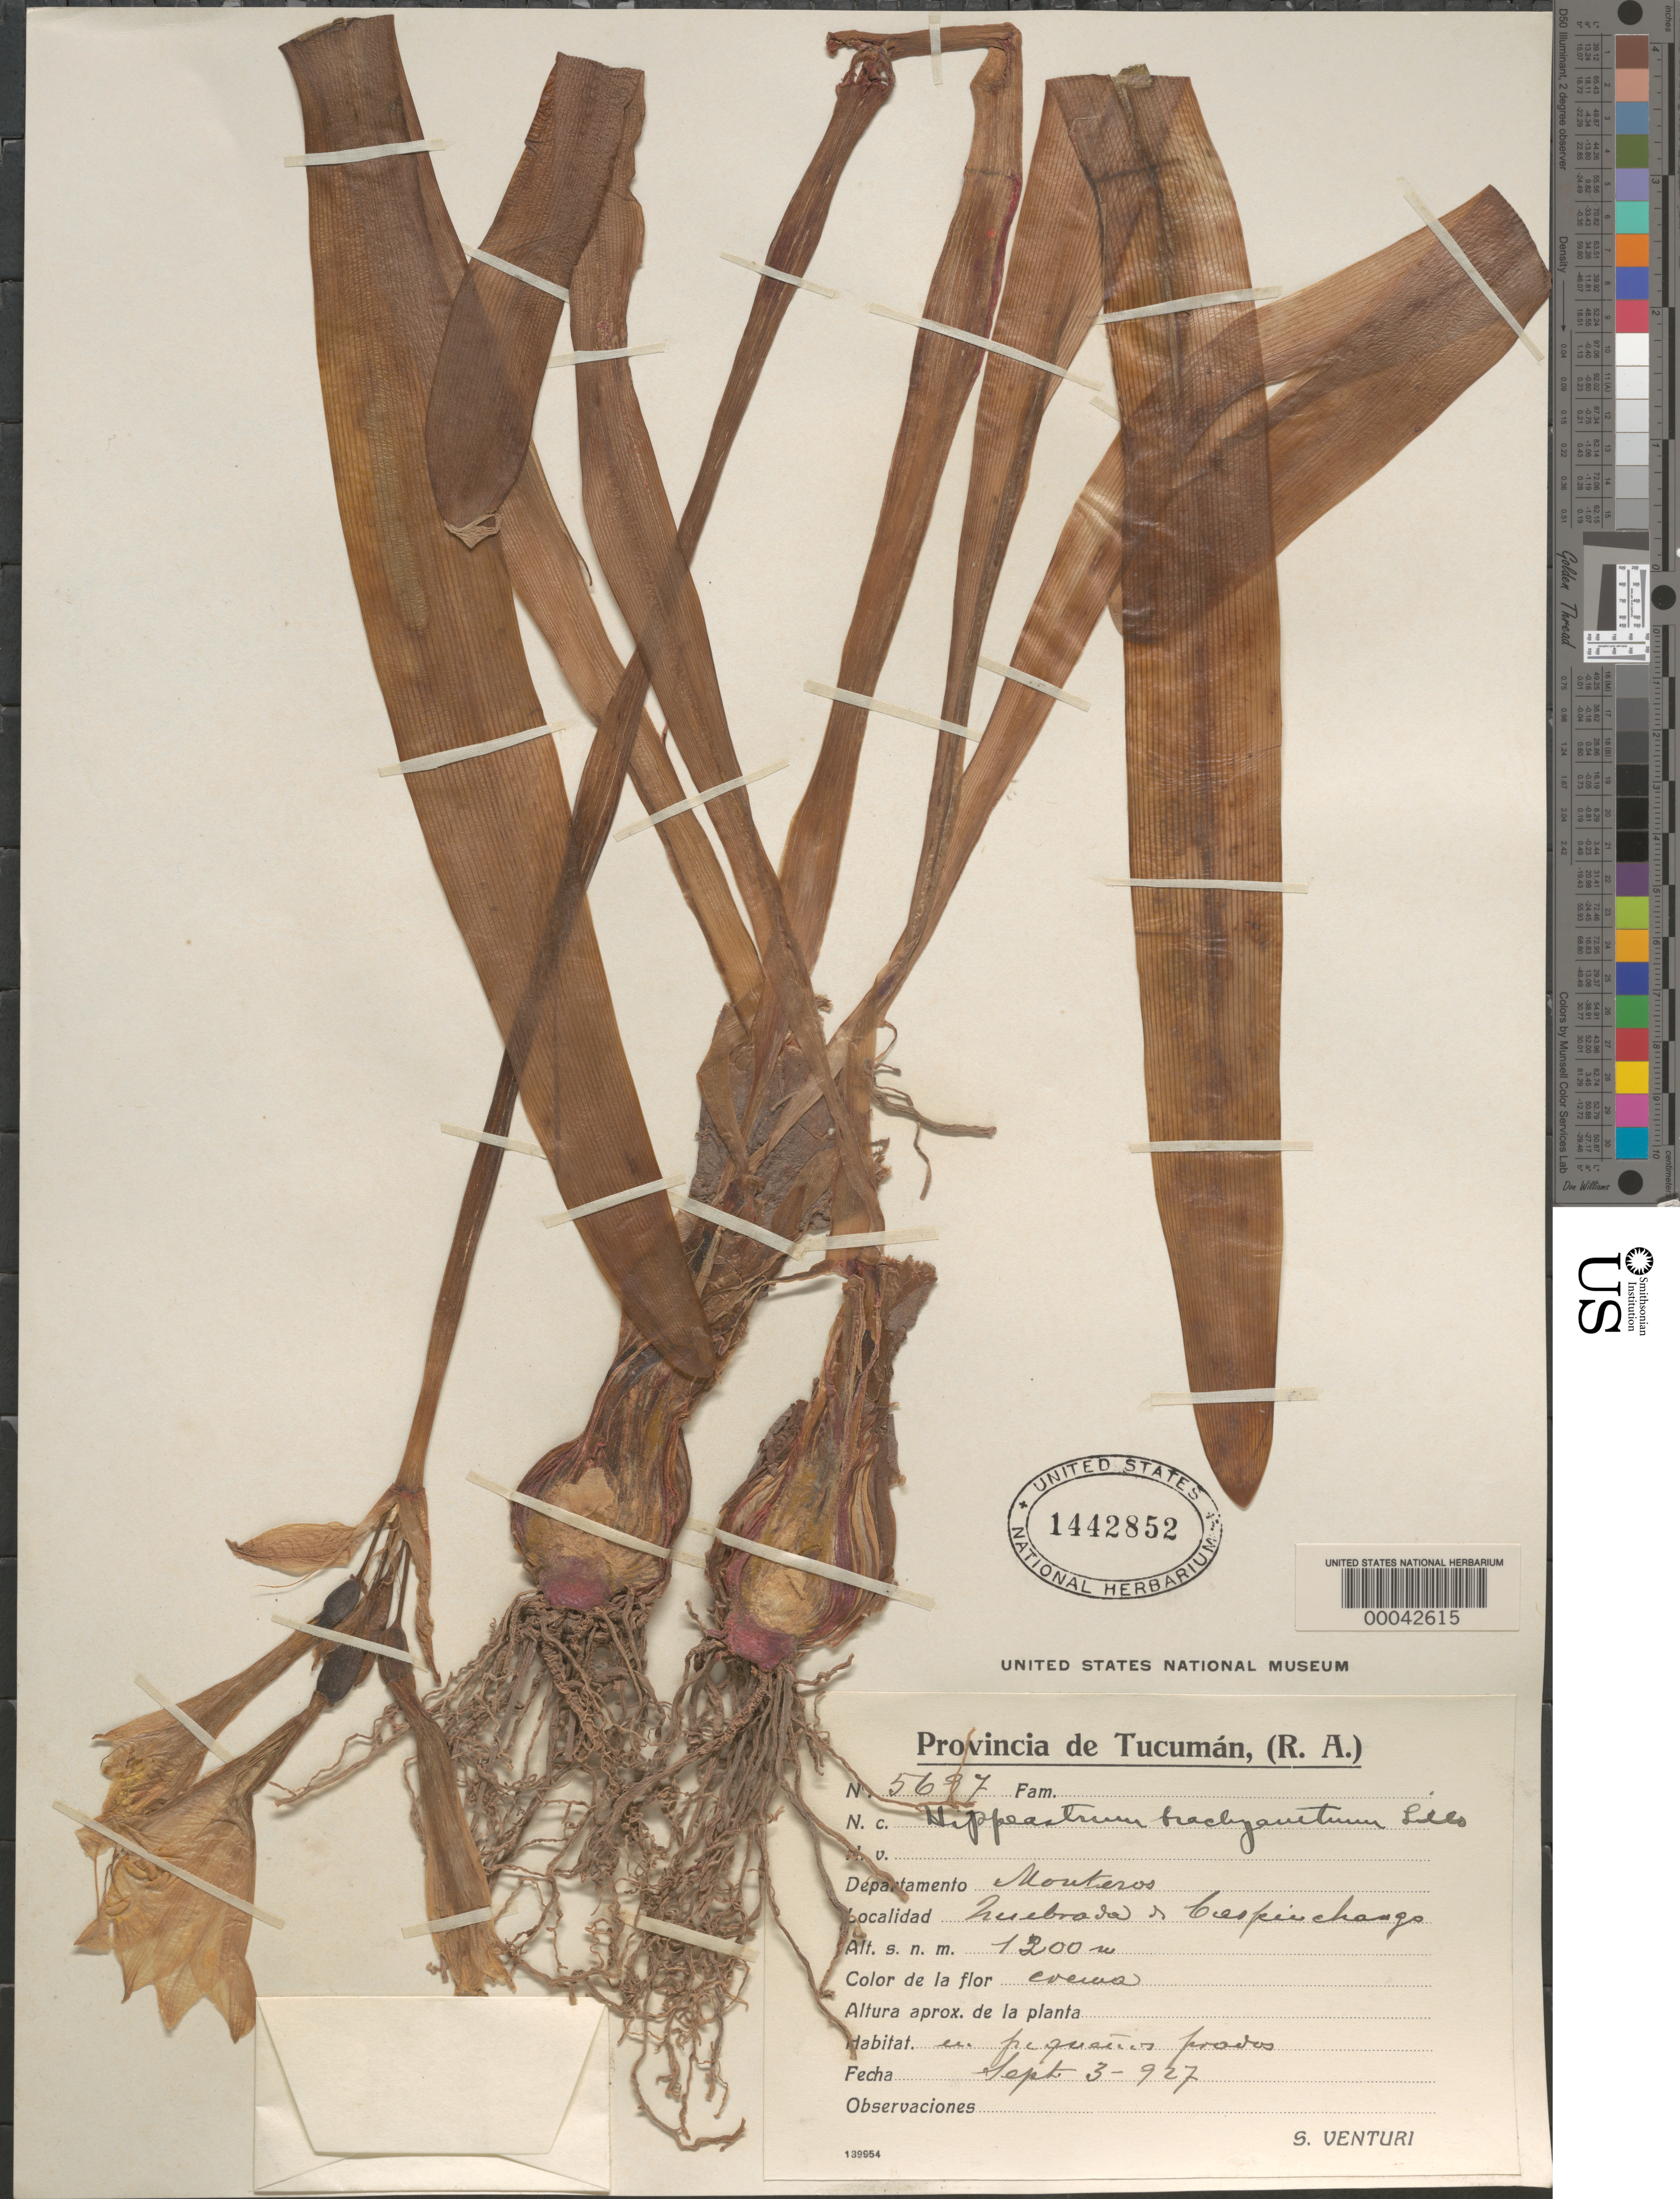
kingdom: Plantae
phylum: Tracheophyta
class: Liliopsida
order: Asparagales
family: Amaryllidaceae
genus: Hippeastrum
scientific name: Hippeastrum brachyanthum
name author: Lillo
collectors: S. Venturi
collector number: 5697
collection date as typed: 03 Sep 1927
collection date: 1927-09-03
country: Argentina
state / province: Tucumán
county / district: Monteros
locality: Quebrada and Cespiechango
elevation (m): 1200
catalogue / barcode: US 1442852